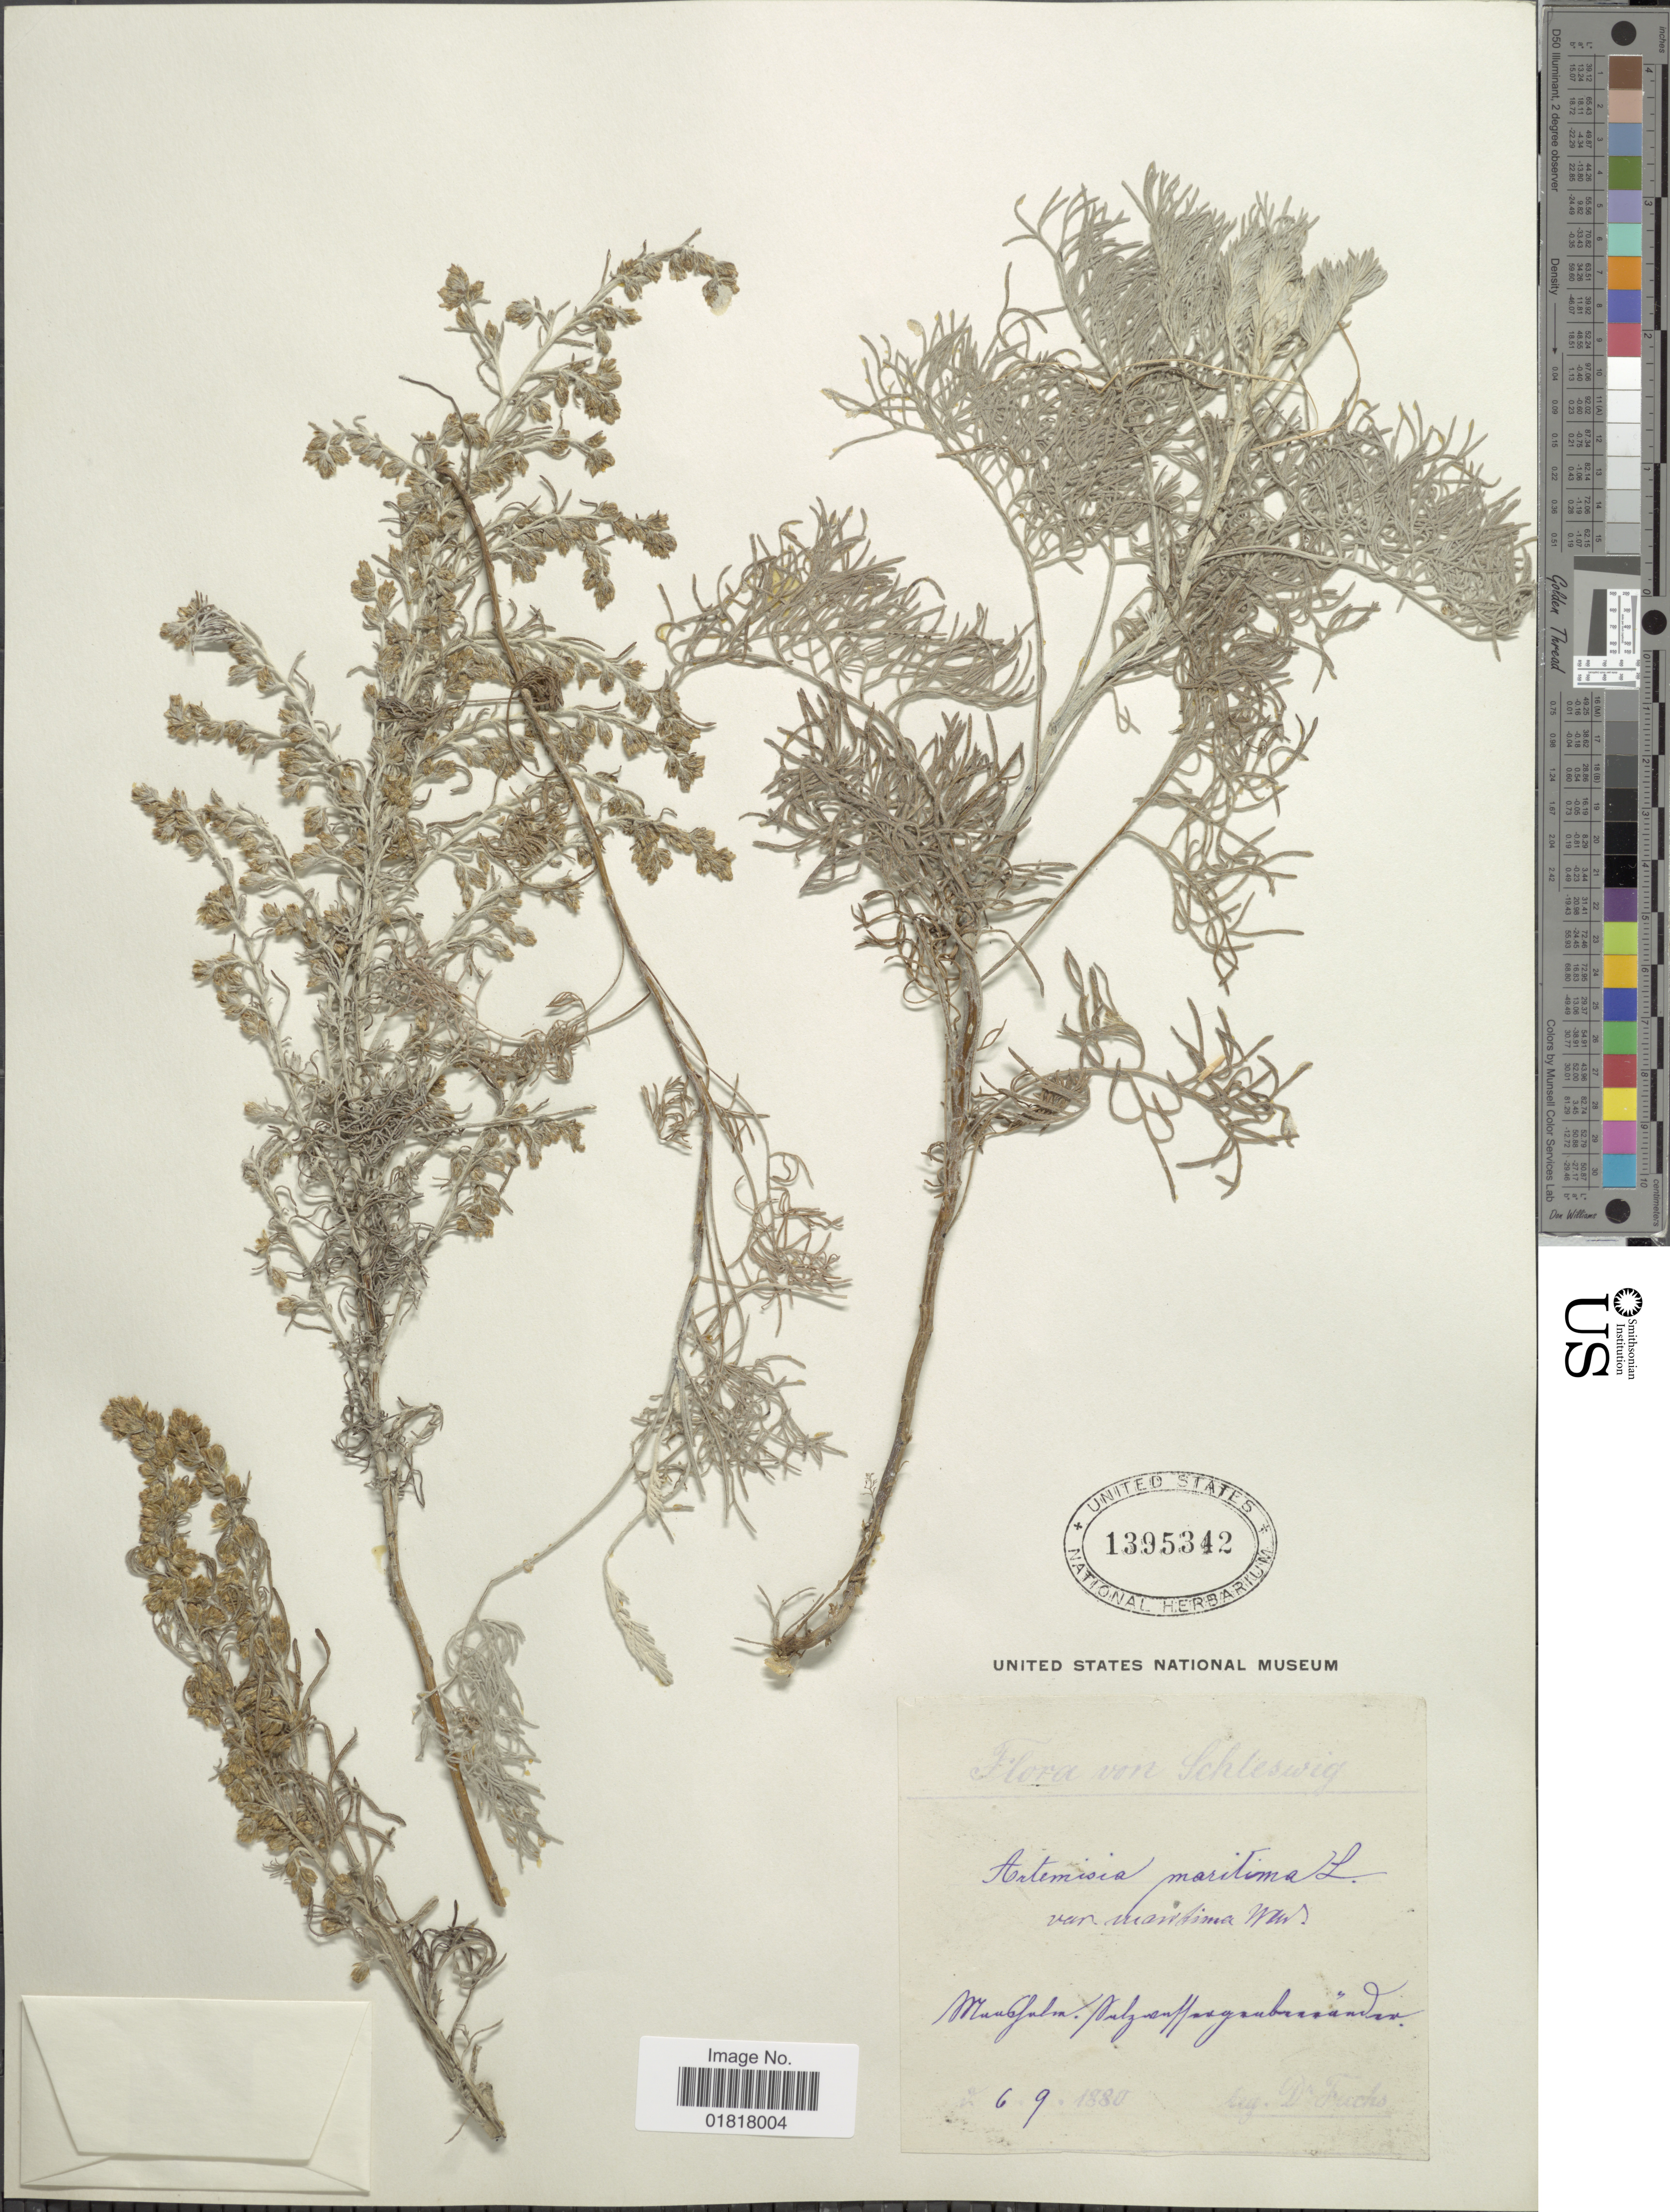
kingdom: Plantae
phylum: Tracheophyta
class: Magnoliopsida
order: Asterales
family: Asteraceae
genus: Artemisia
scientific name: Artemisia maritima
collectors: Fuchs, --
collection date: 1880-09-06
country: Germany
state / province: Schleswig-Holstein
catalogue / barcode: US 1395342